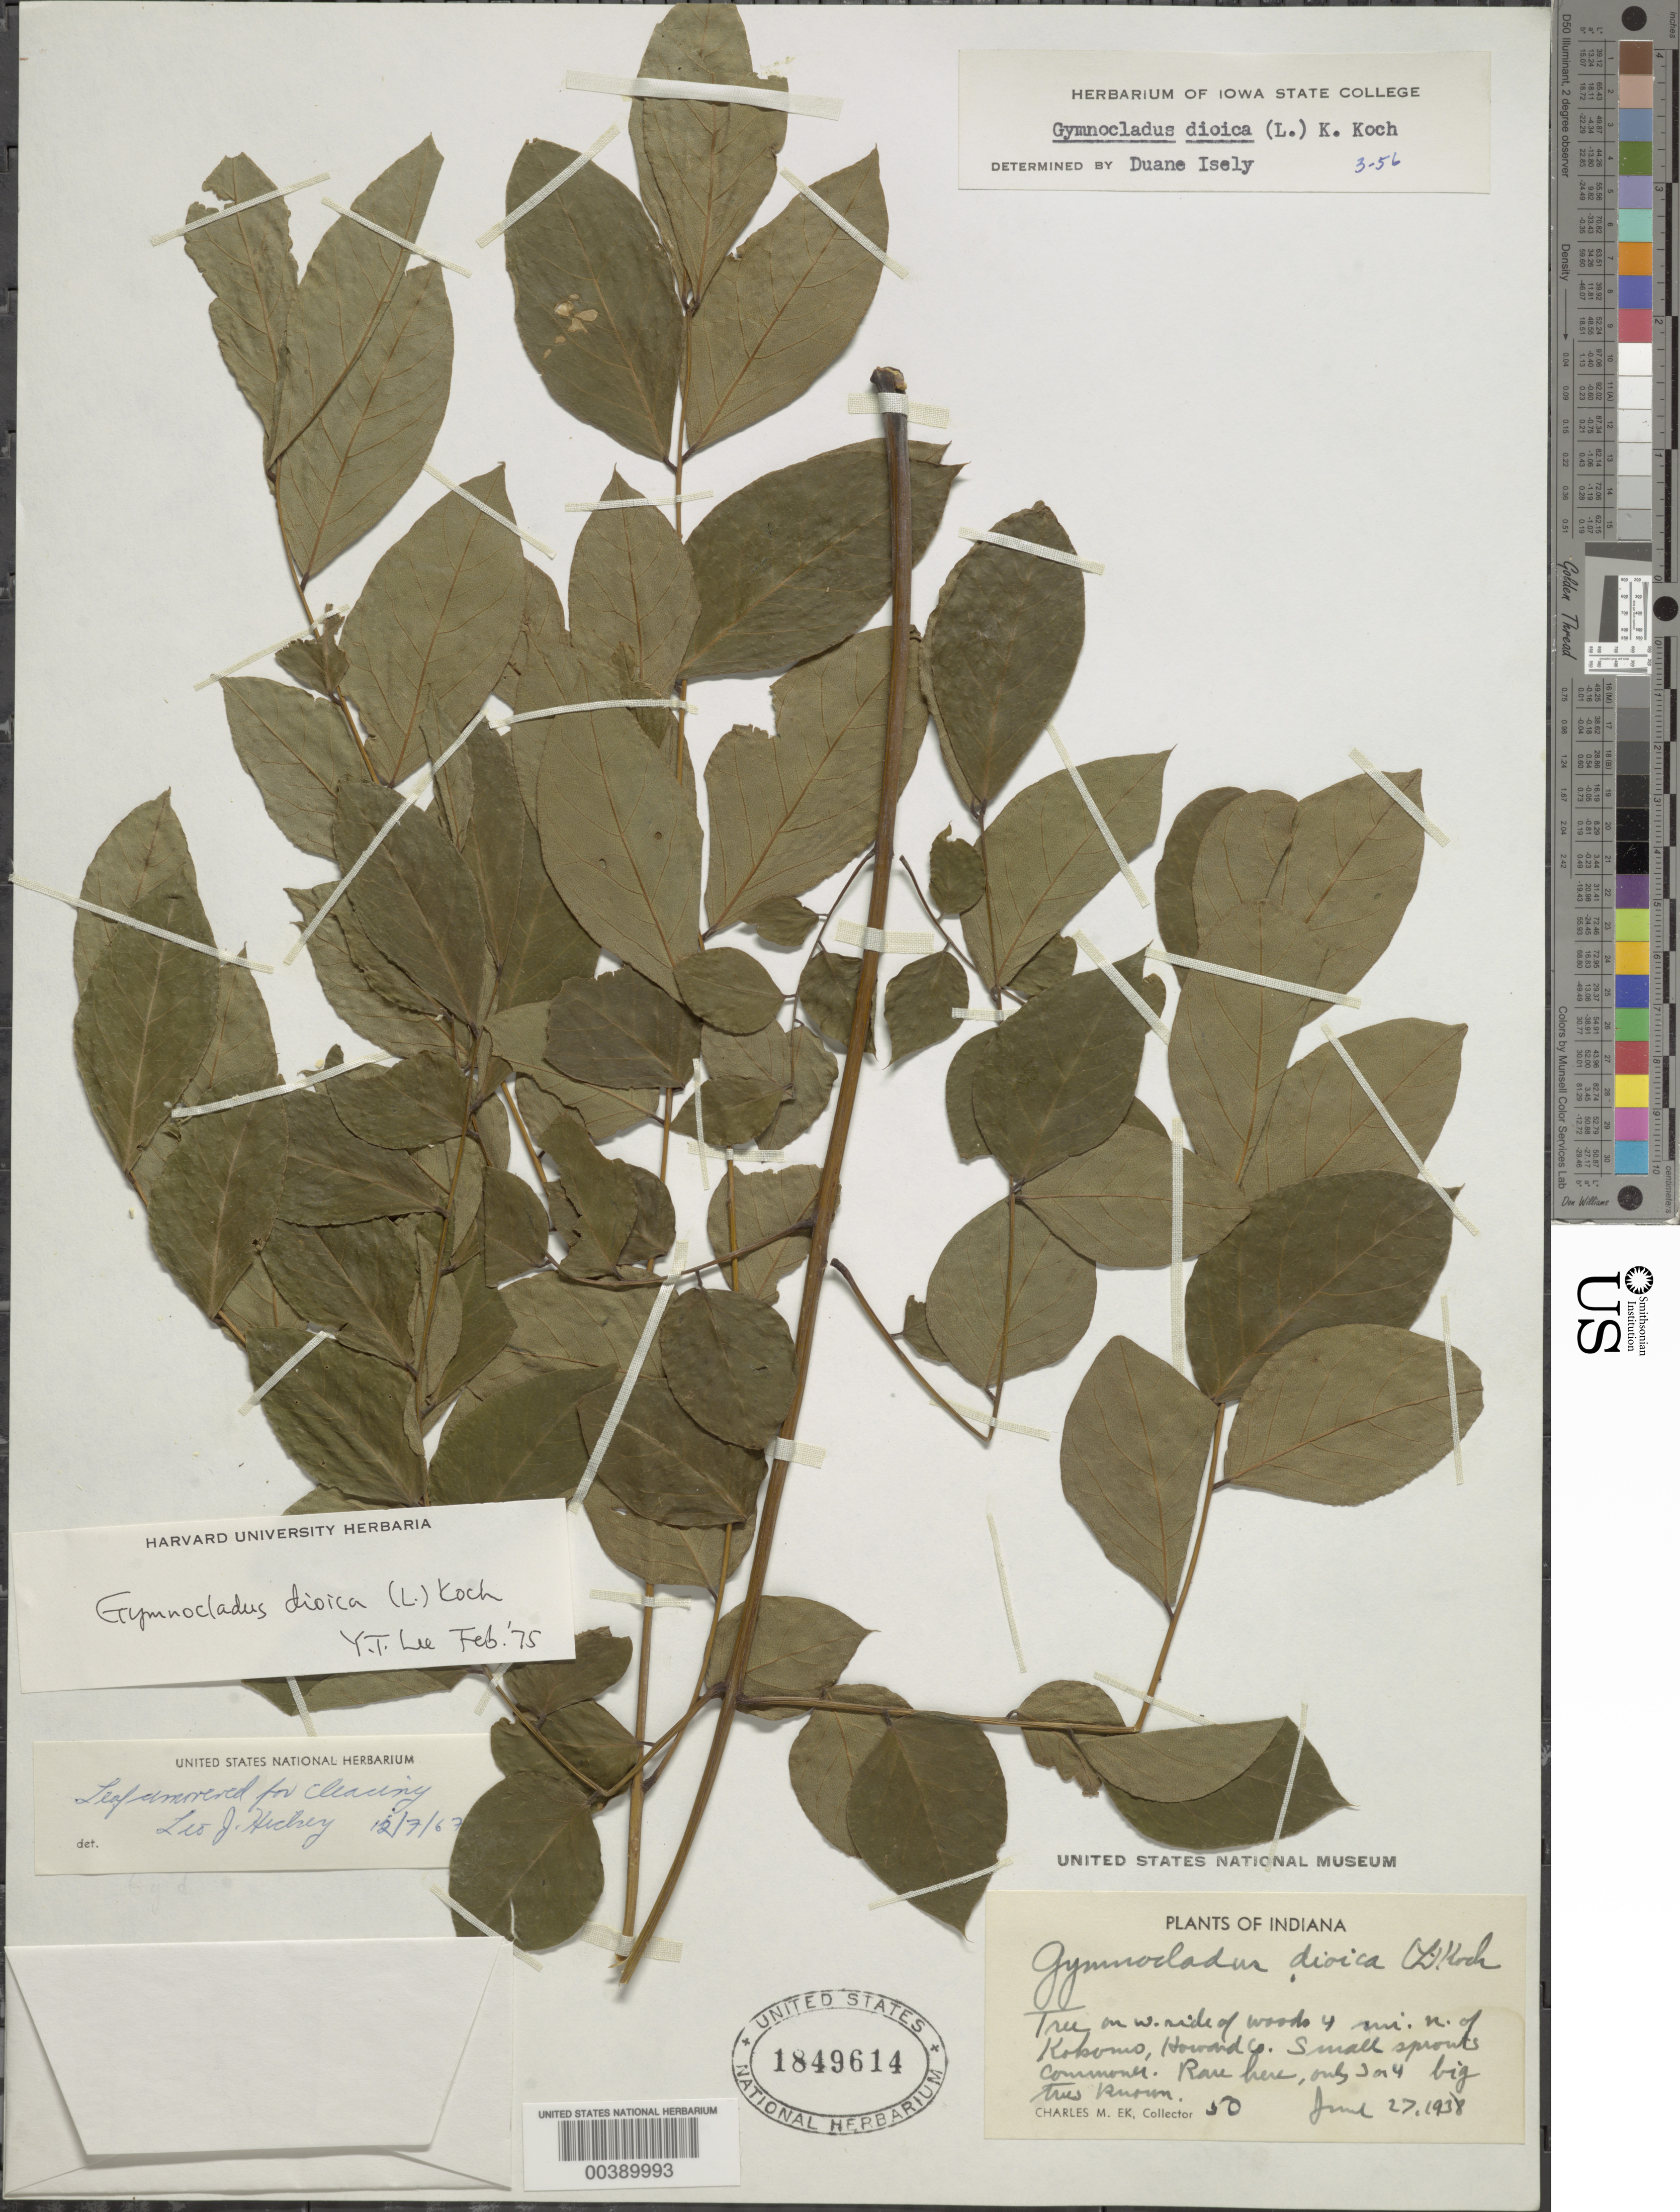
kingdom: Plantae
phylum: Tracheophyta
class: Magnoliopsida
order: Fabales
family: Fabaceae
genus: Gymnocladus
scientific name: Gymnocladus dioicus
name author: (L.) K. Koch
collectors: C. Ek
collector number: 50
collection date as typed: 27 Jun 1938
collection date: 1938-06-27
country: United States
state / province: Indiana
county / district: Howard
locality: On w side of woods 4 mi n of kokomo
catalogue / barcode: US 1849614